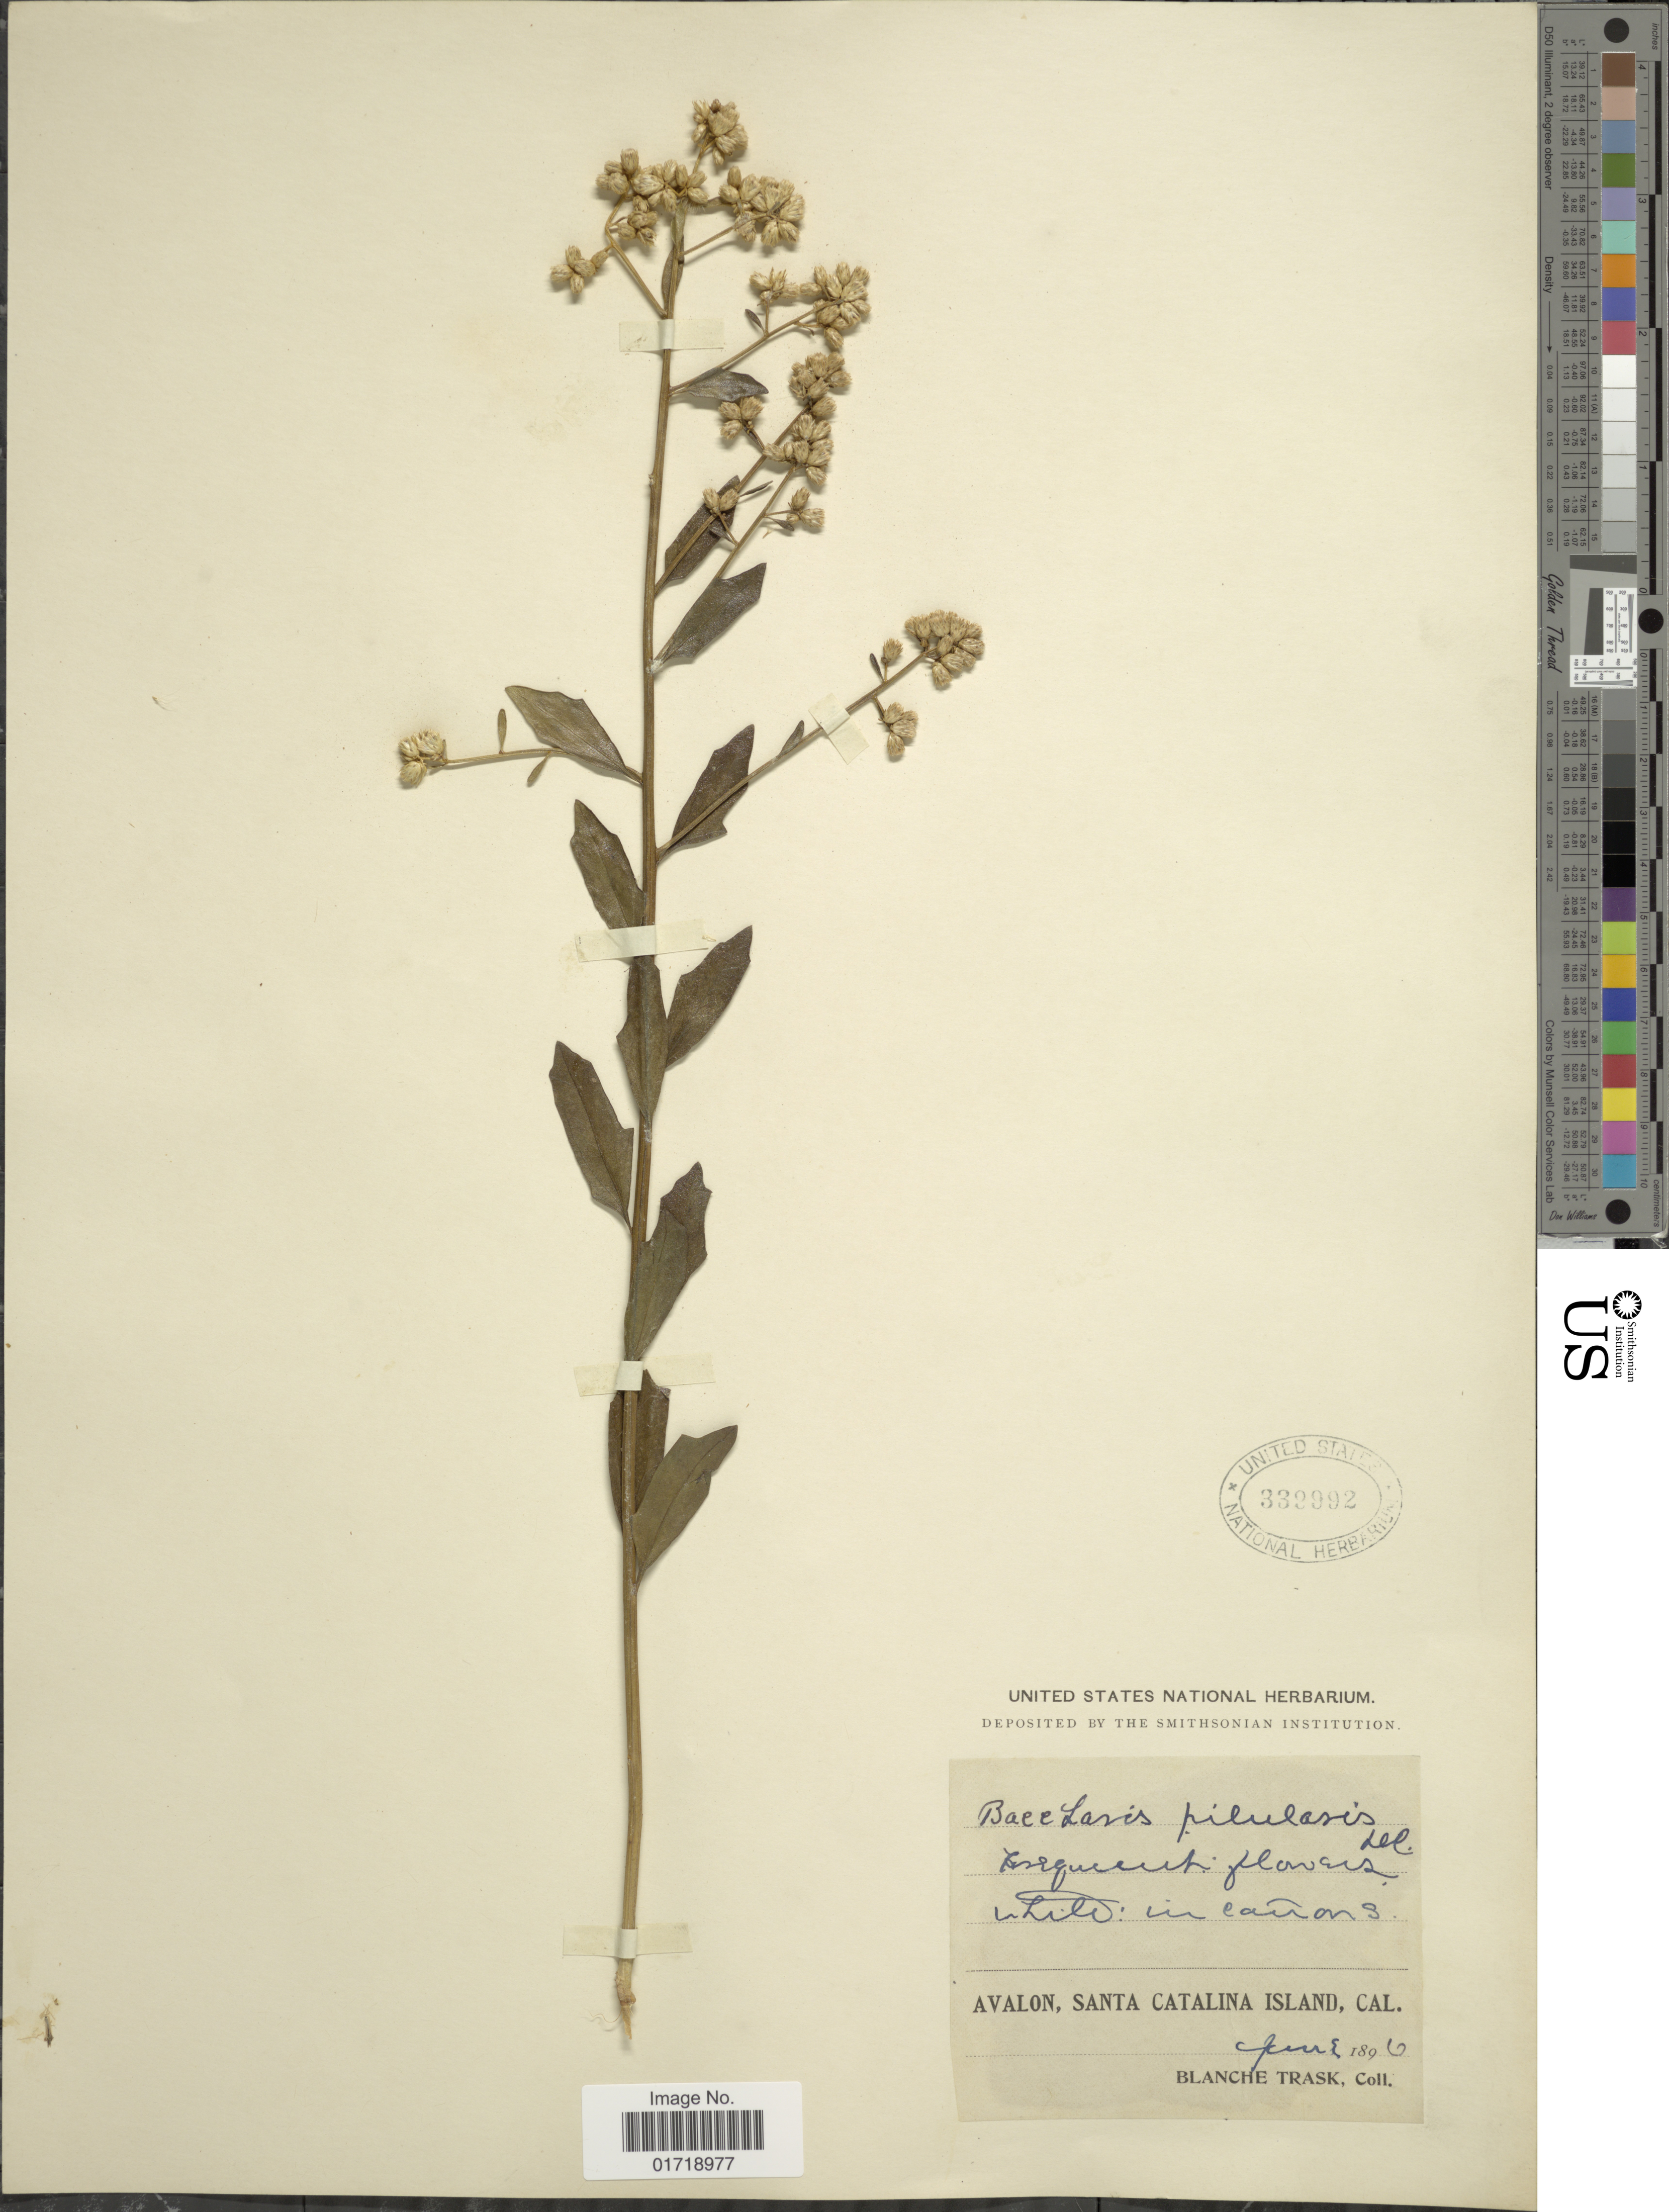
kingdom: Plantae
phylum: Tracheophyta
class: Magnoliopsida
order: Asterales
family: Asteraceae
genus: Baccharis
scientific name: Baccharis pilularis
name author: DC.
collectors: B. Trask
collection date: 1896-02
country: United States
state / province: California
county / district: Los Angeles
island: Santa Catalina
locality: Avalon, Santa Catalina Island, Cal.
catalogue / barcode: US 332992